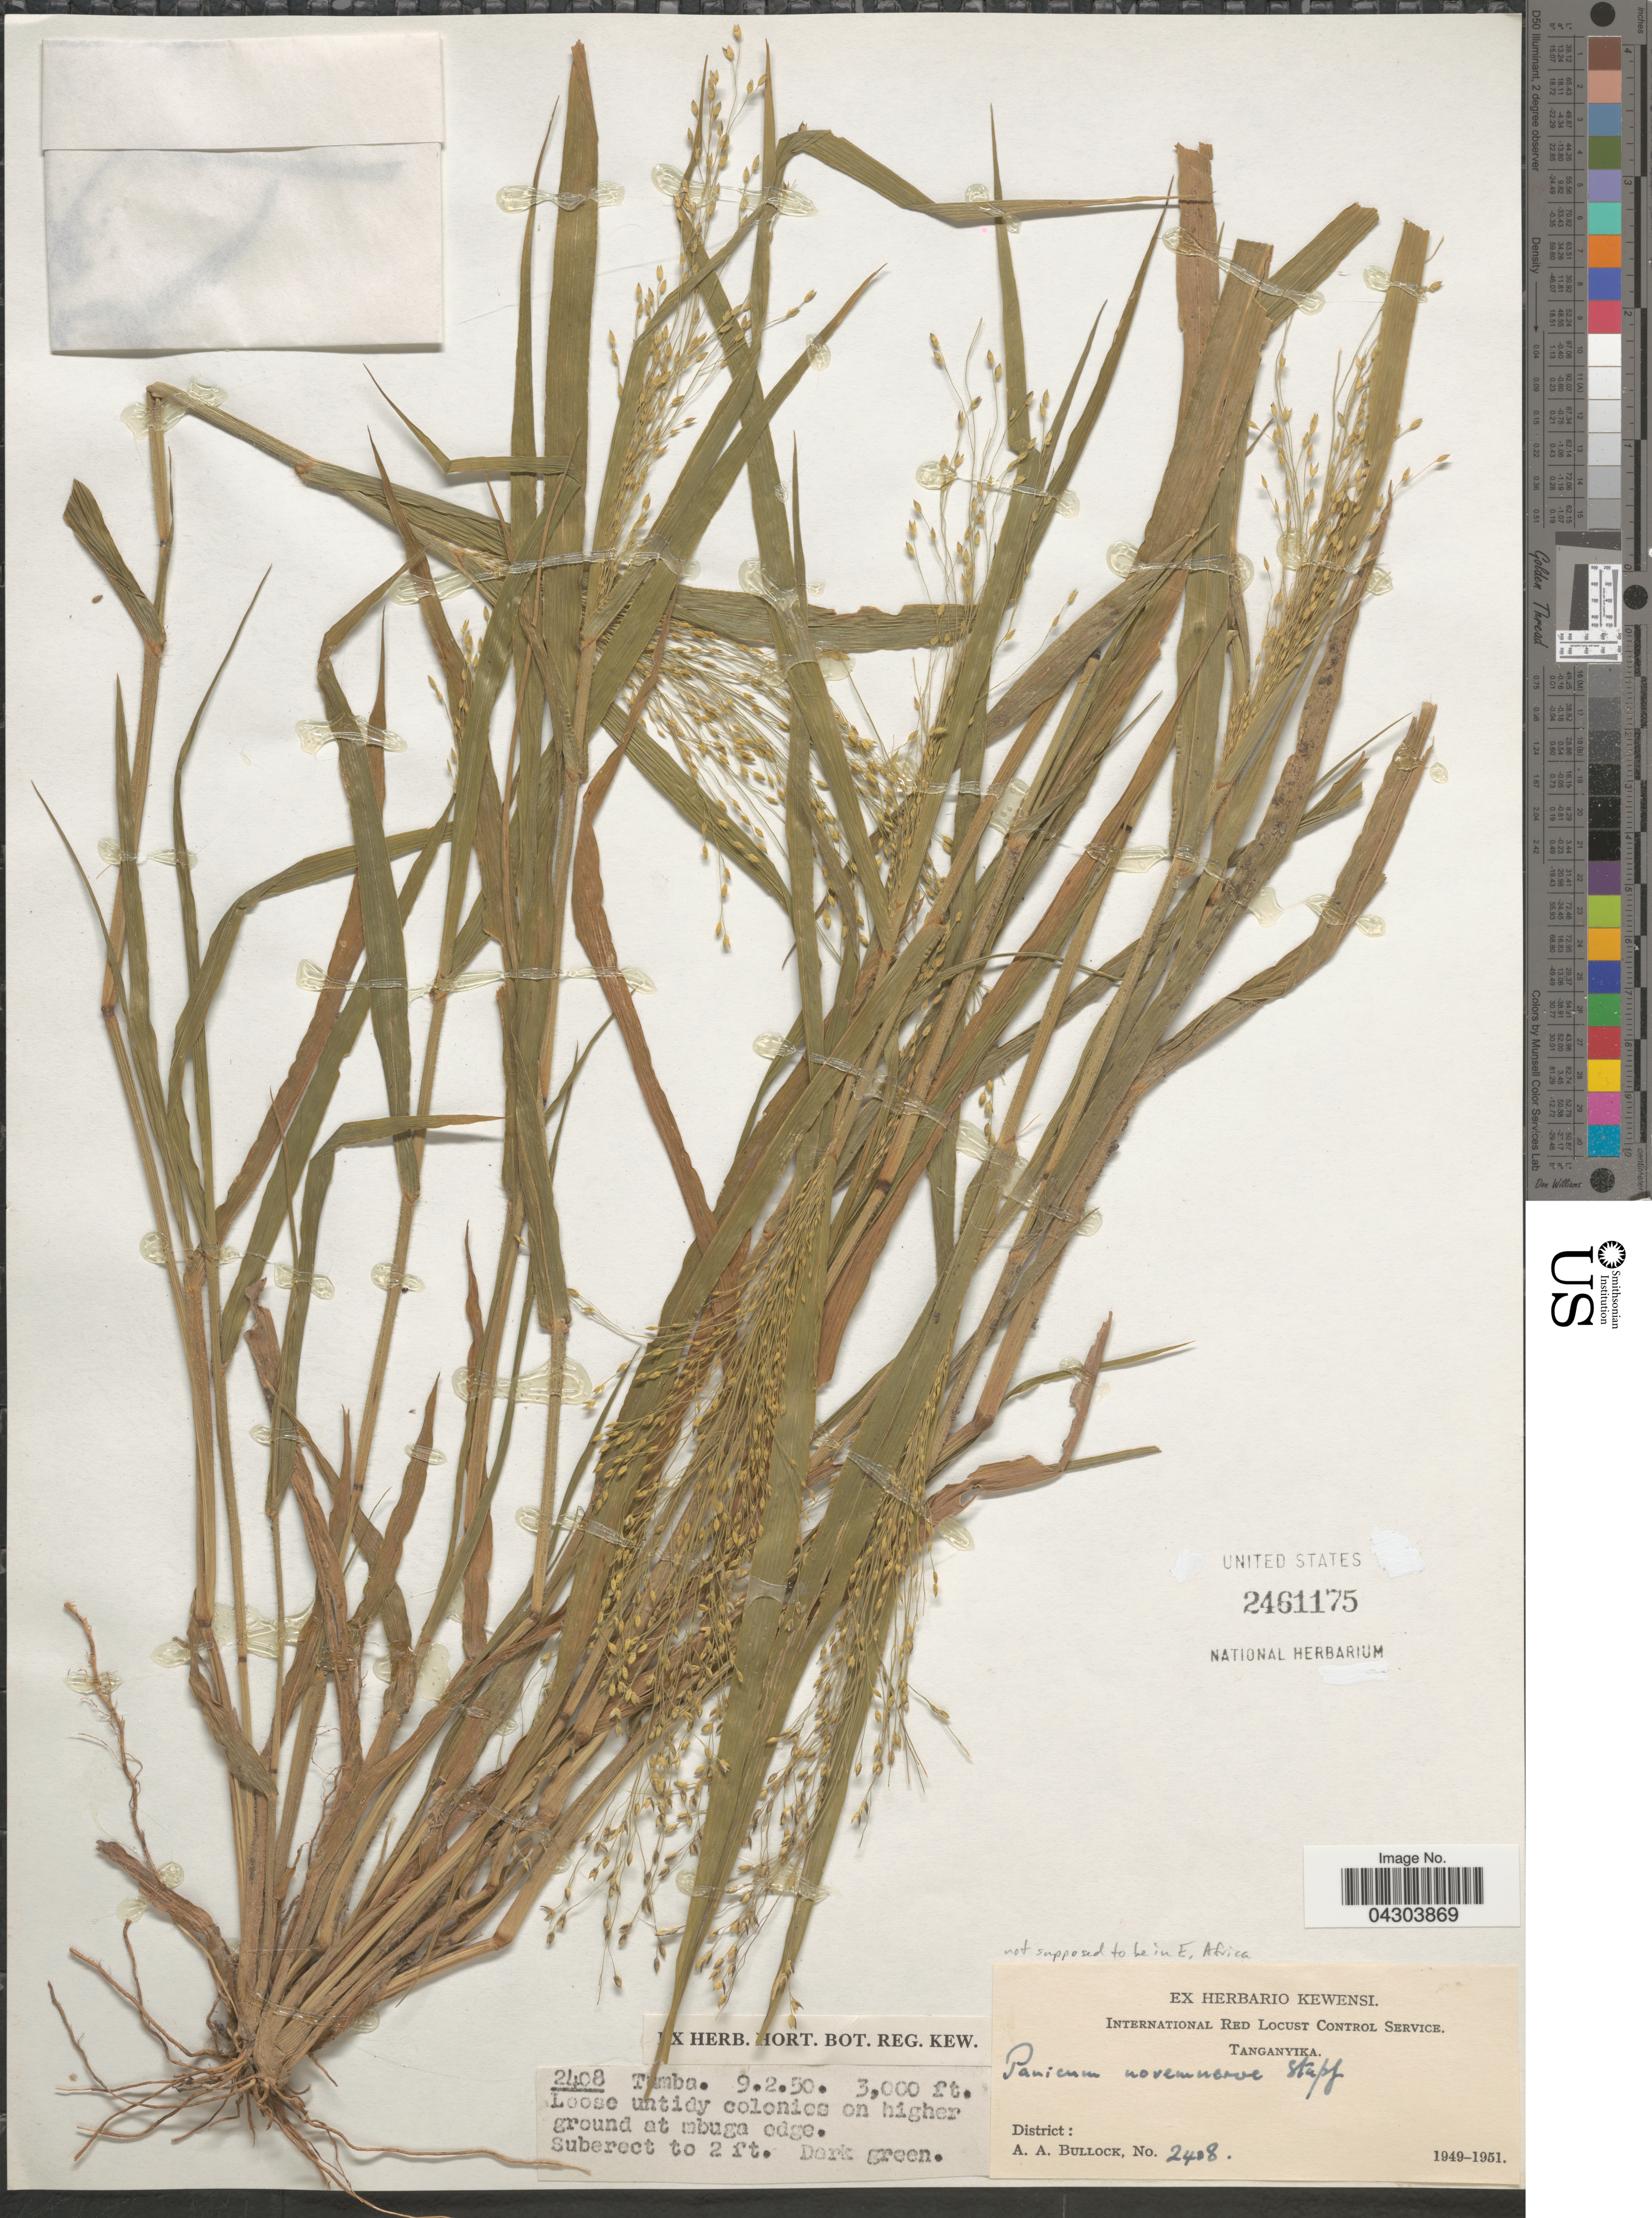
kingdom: Plantae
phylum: Tracheophyta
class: Liliopsida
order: Poales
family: Poaceae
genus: Panicum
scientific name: Panicum novemnerve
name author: Stapf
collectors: A. Bullock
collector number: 2408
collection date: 1950-02-09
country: Tanzania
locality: Loose untidy colonies on higher ground at mbuga edge.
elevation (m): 914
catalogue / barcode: US 2461175